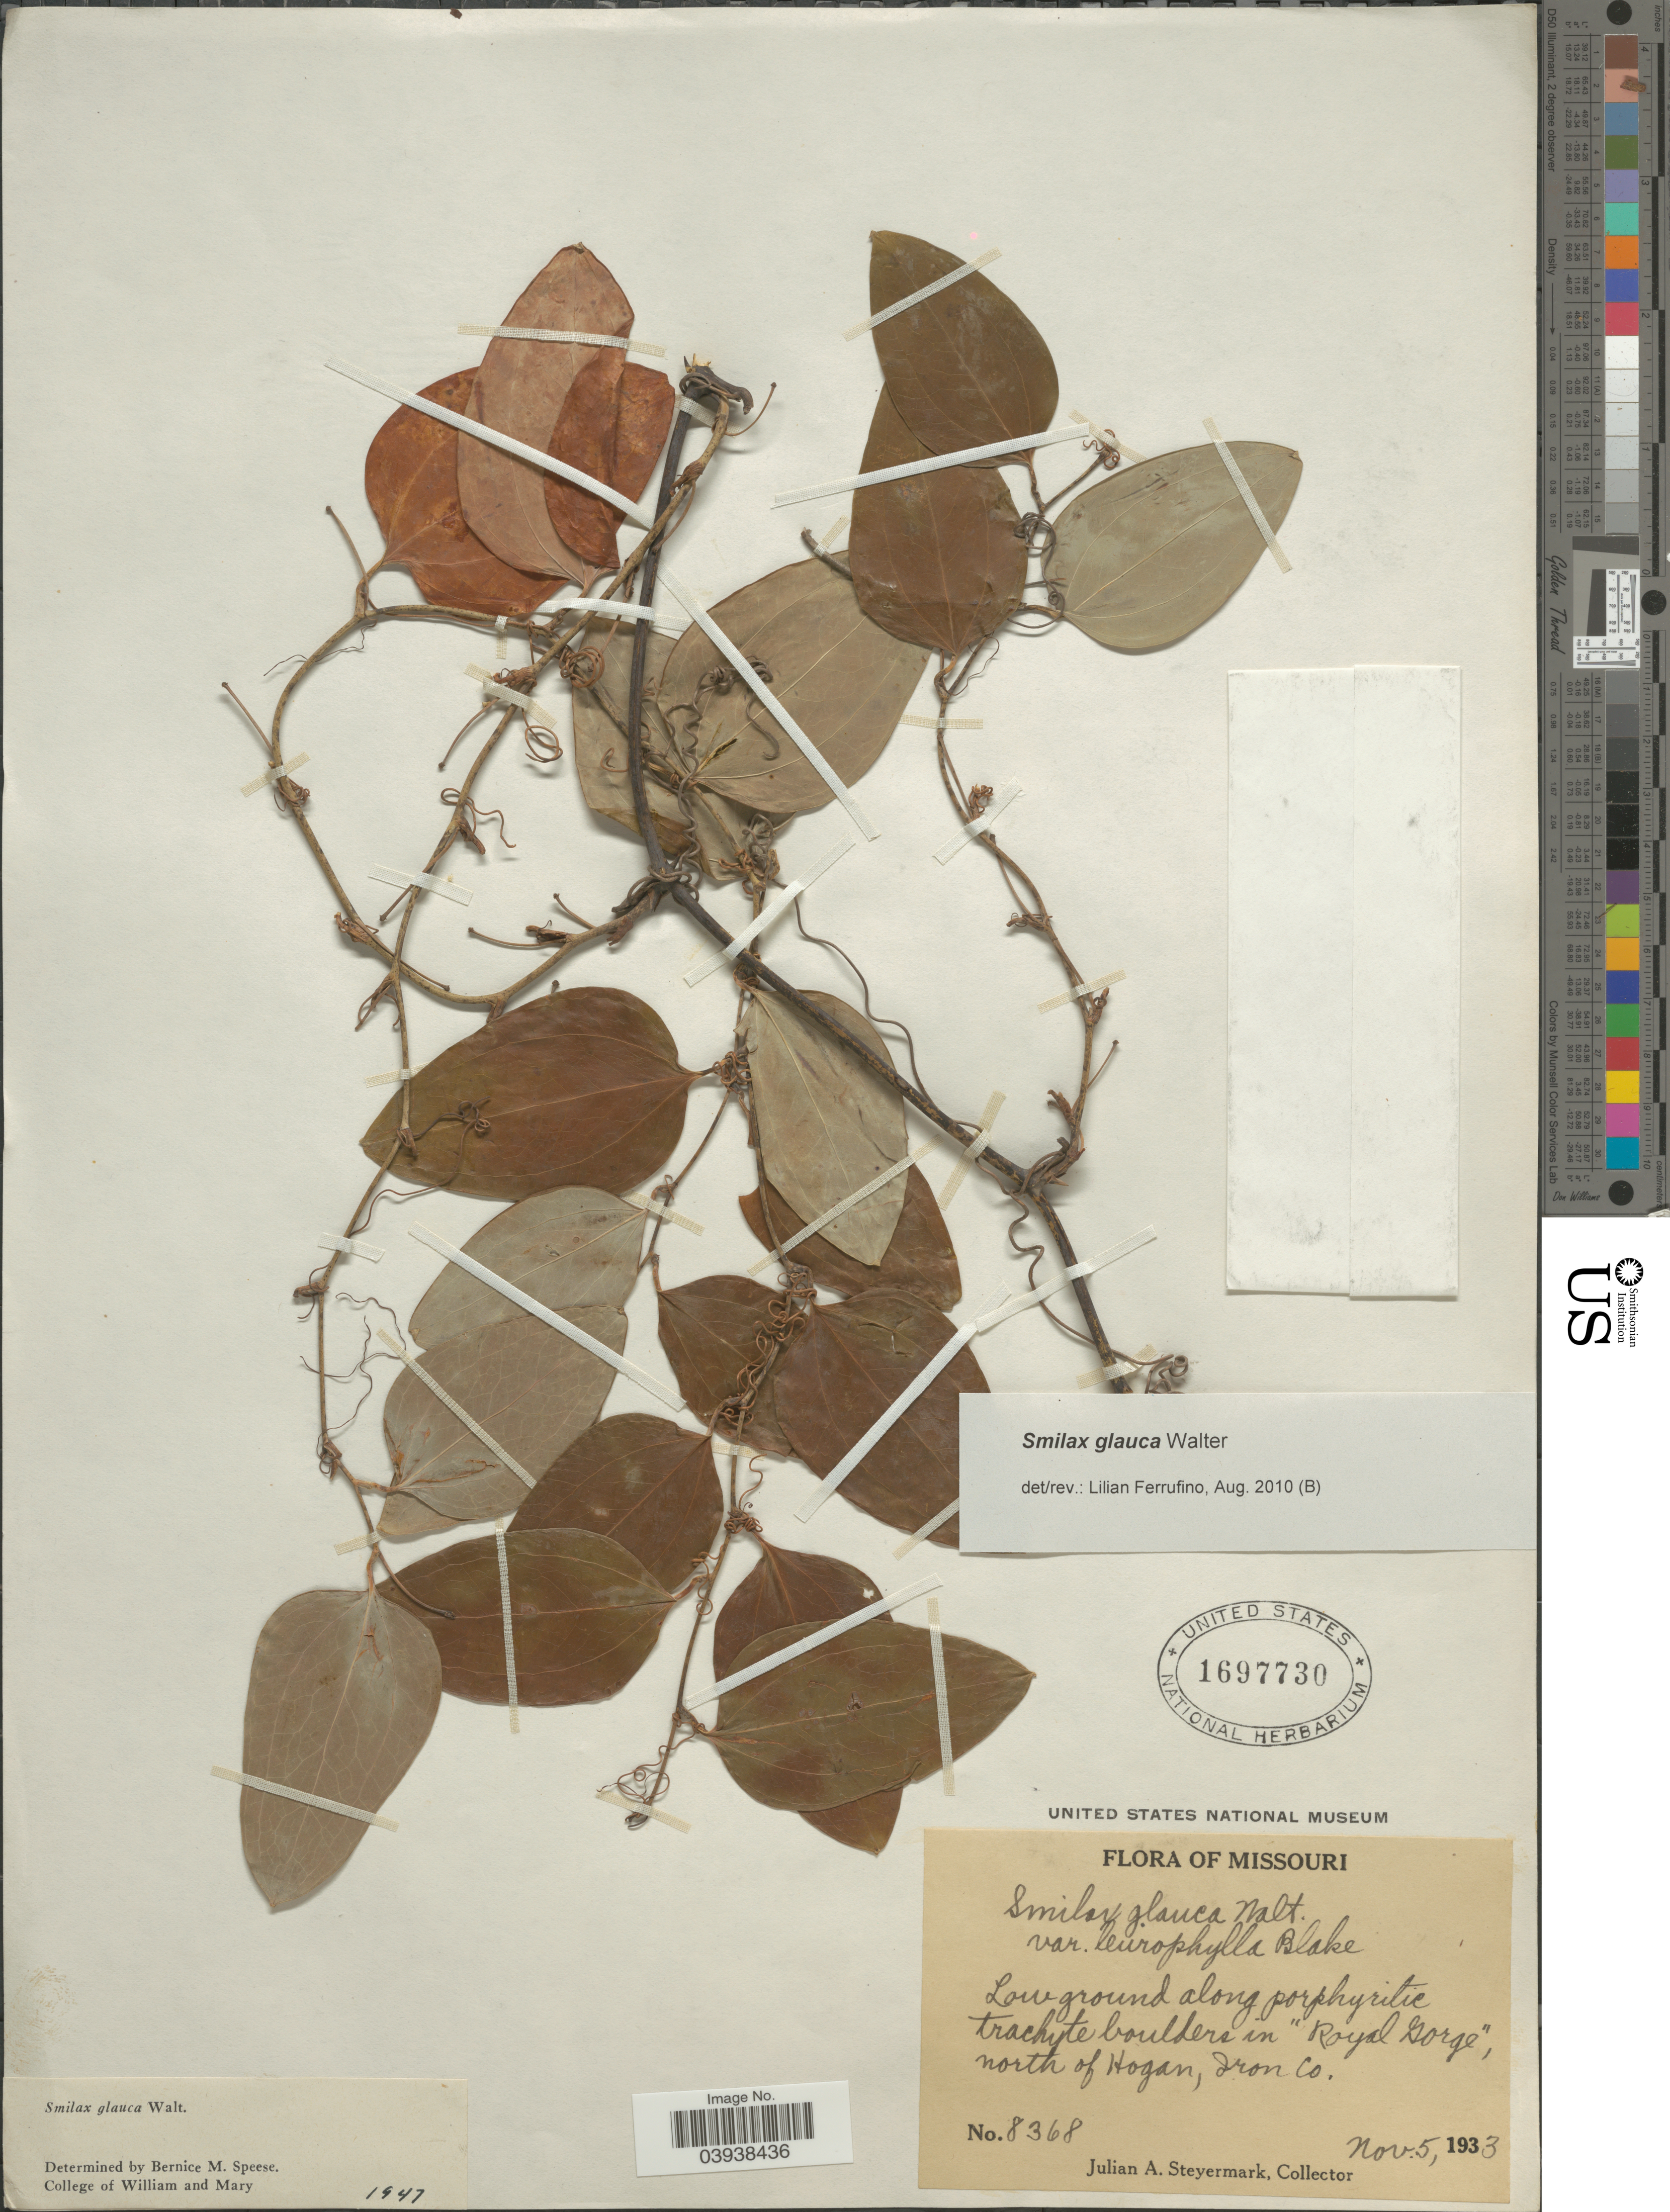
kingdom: Plantae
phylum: Tracheophyta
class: Liliopsida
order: Liliales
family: Smilacaceae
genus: Smilax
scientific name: Smilax glauca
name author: Walter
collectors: J. Steyermark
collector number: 8368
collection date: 1933-06-05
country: United States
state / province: Missouri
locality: Along porphyritic trachyte boulder in "Royal Gorge", north of Hogan, Iron Co.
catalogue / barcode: US 1697730